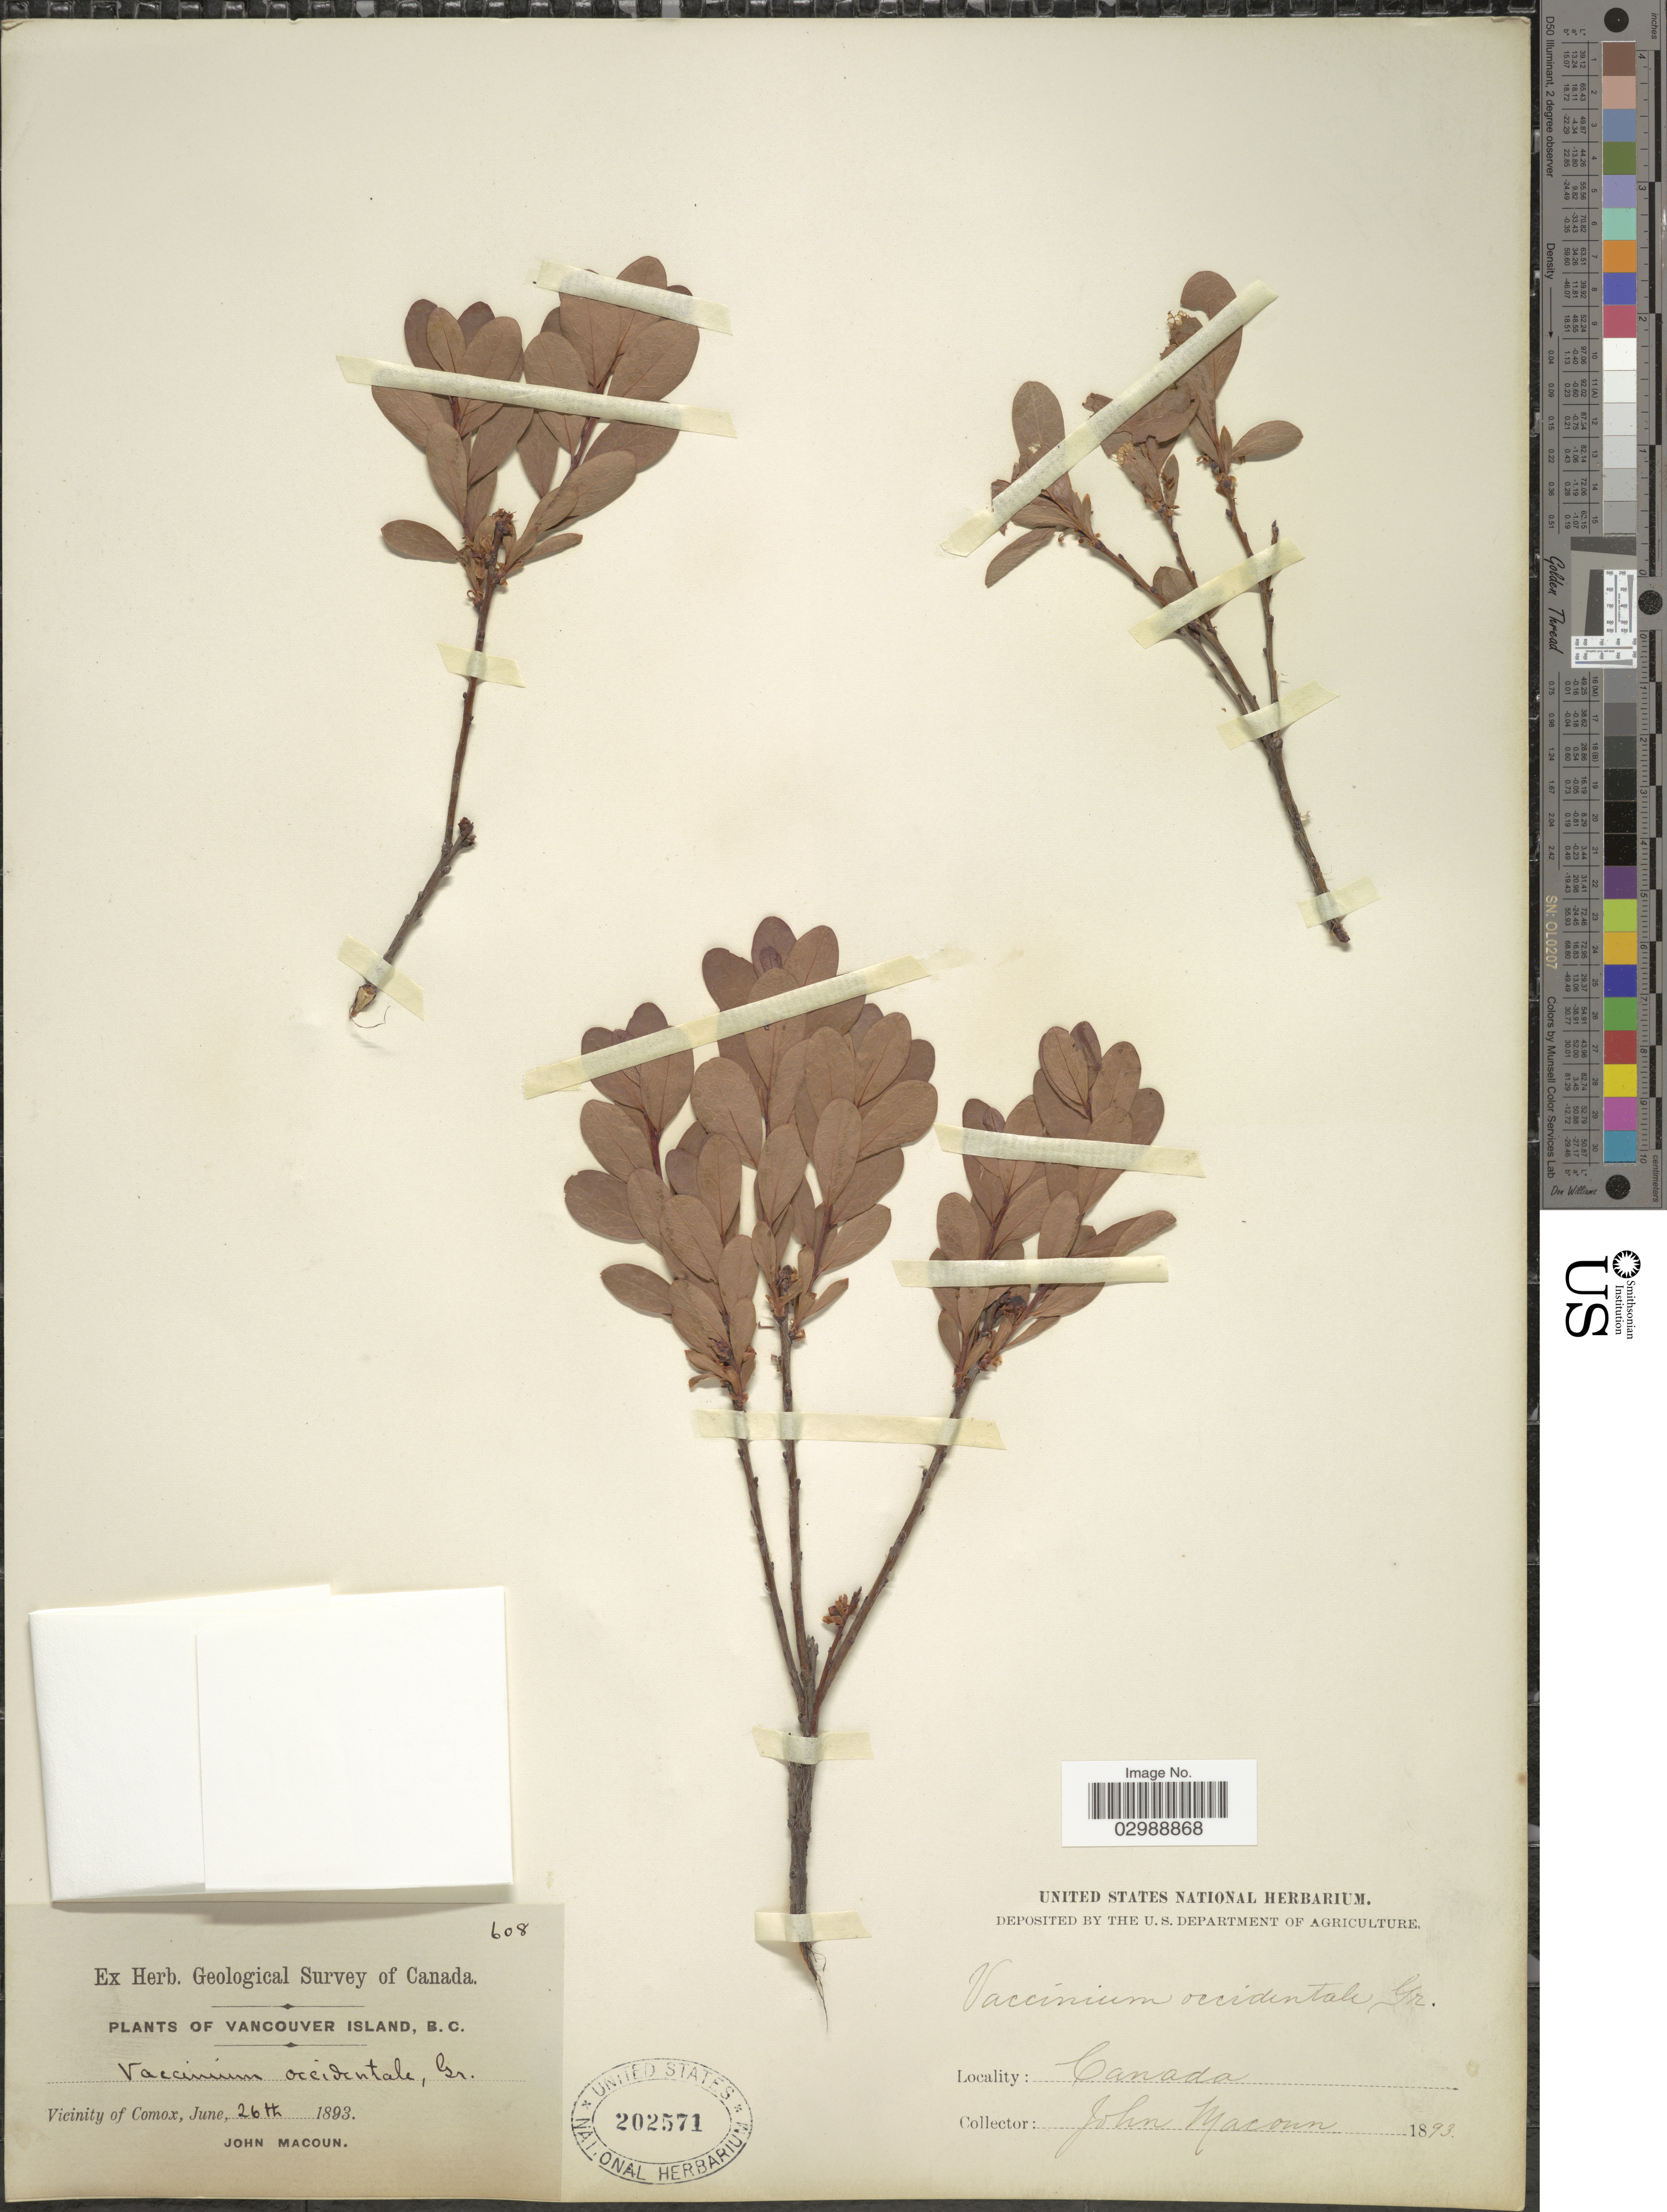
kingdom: Plantae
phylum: Tracheophyta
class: Magnoliopsida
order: Ericales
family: Ericaceae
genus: Vaccinium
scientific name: Vaccinium occidentale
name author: A. Gray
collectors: J. Macoun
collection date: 1893-06-26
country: Canada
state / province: British Columbia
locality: Vancouver Island, B. C. Vicinity of Comox.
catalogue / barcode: US 202571